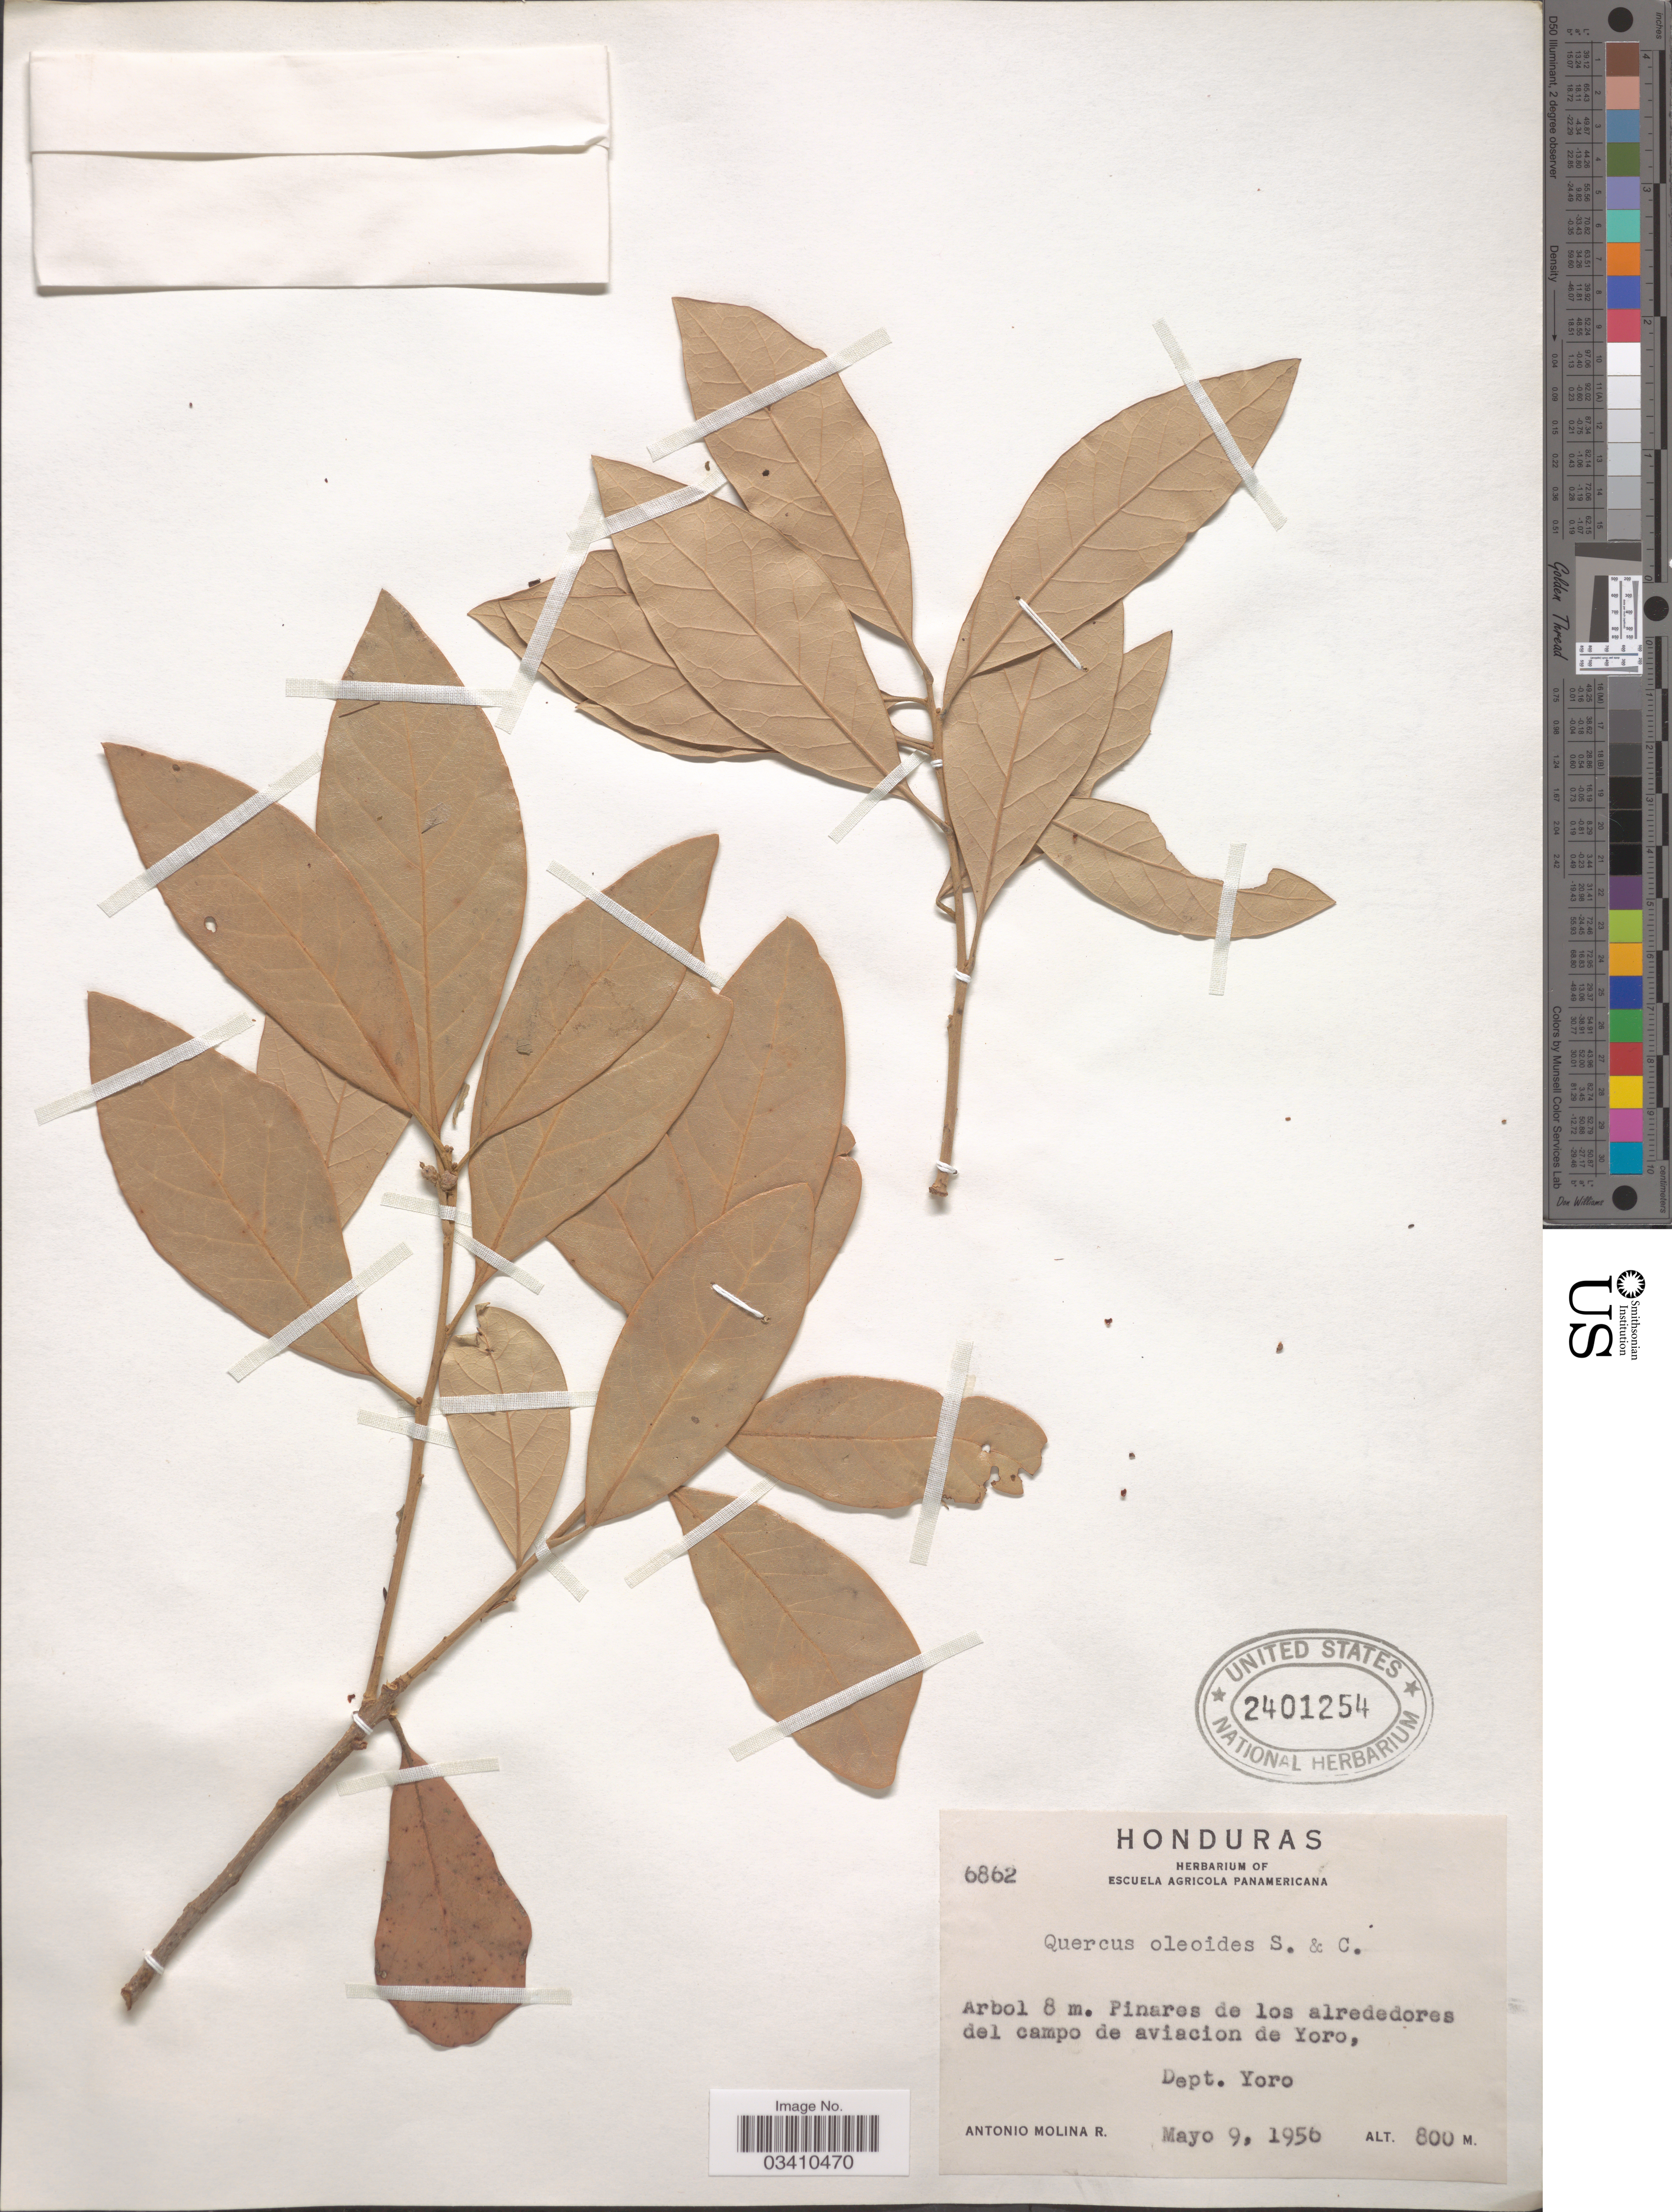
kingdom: Plantae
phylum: Tracheophyta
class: Magnoliopsida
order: Fagales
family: Fagaceae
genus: Quercus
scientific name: Quercus oleoides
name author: Schltdl. & Cham.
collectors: A. Molina R.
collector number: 6862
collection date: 1956-05-09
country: Honduras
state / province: Yoro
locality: Pinares de los alrededores del campo de aviacion de Yoro, Dept. Yoro.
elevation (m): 800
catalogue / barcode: US 2401254